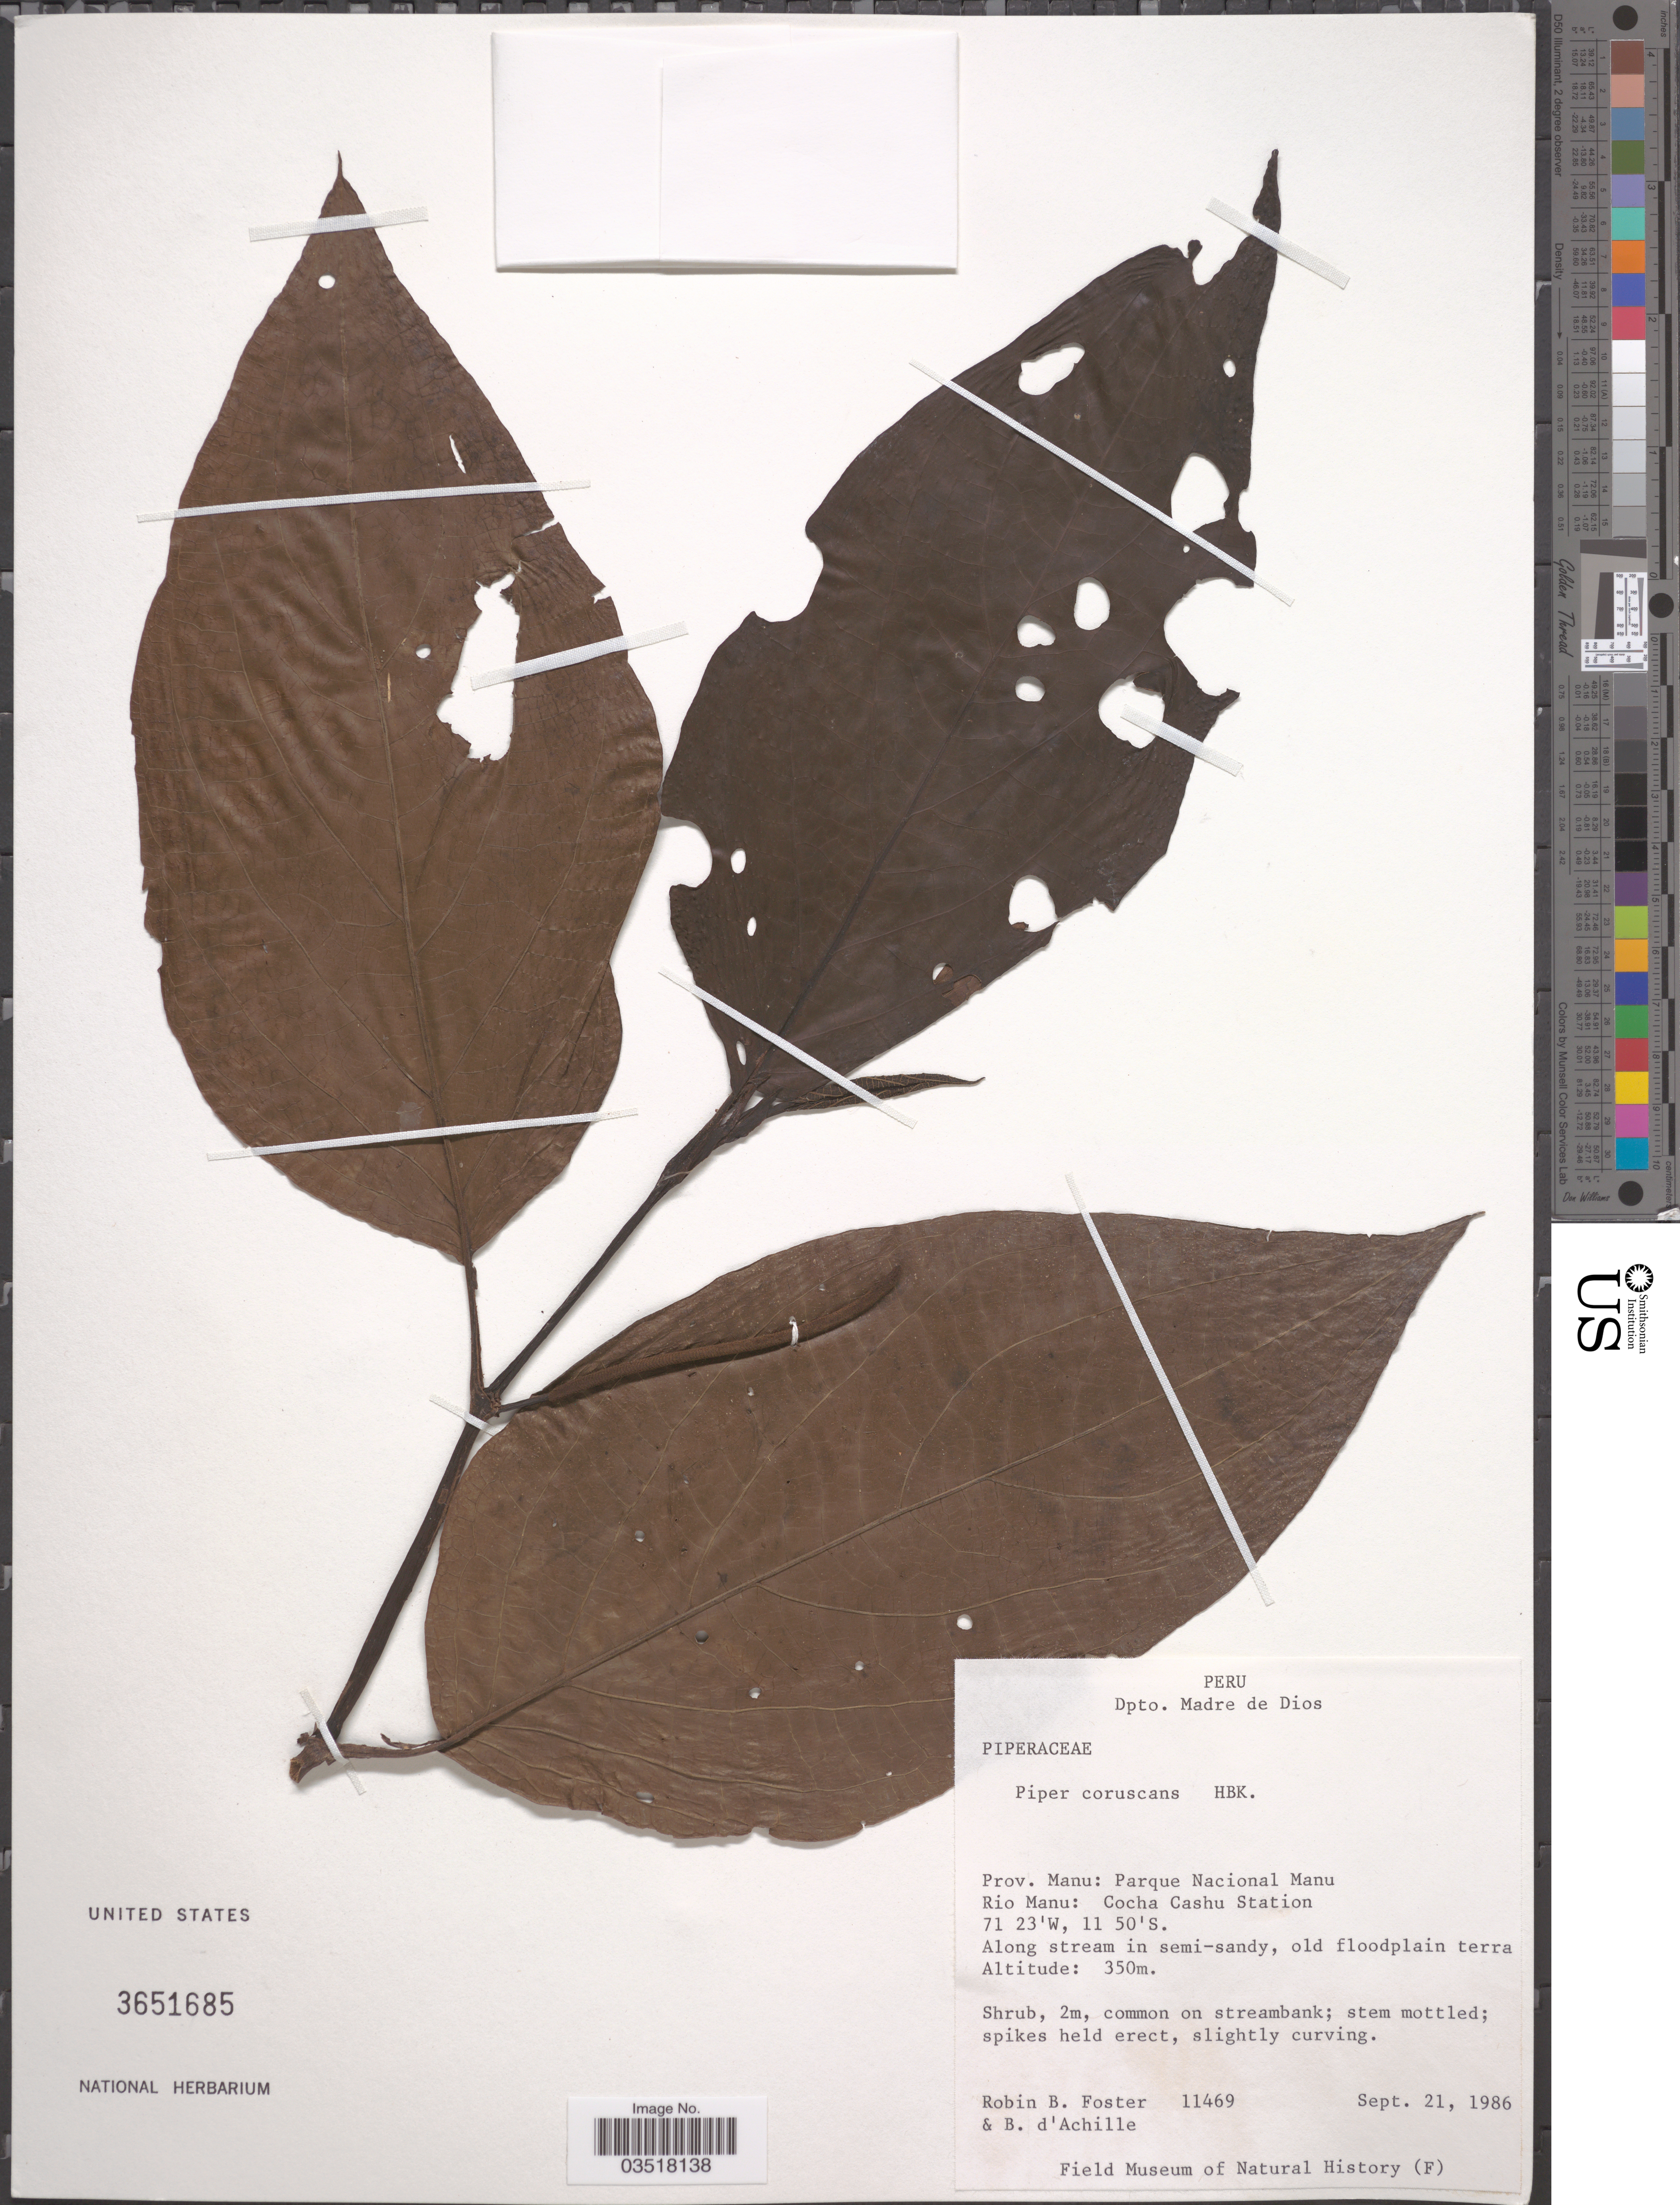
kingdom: Plantae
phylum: Tracheophyta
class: Magnoliopsida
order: Piperales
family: Piperaceae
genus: Piper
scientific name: Piper coruscans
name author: Kunth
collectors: R. B. Foster & B. d'Achille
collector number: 11469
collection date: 1986-09-21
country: Peru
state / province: Madre de Dios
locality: Dpto. Madre de Dios. Prov. Manu: Parque Nacional Manu. Rio Manu: Cocha Cashu Station.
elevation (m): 350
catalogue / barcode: US 3651685